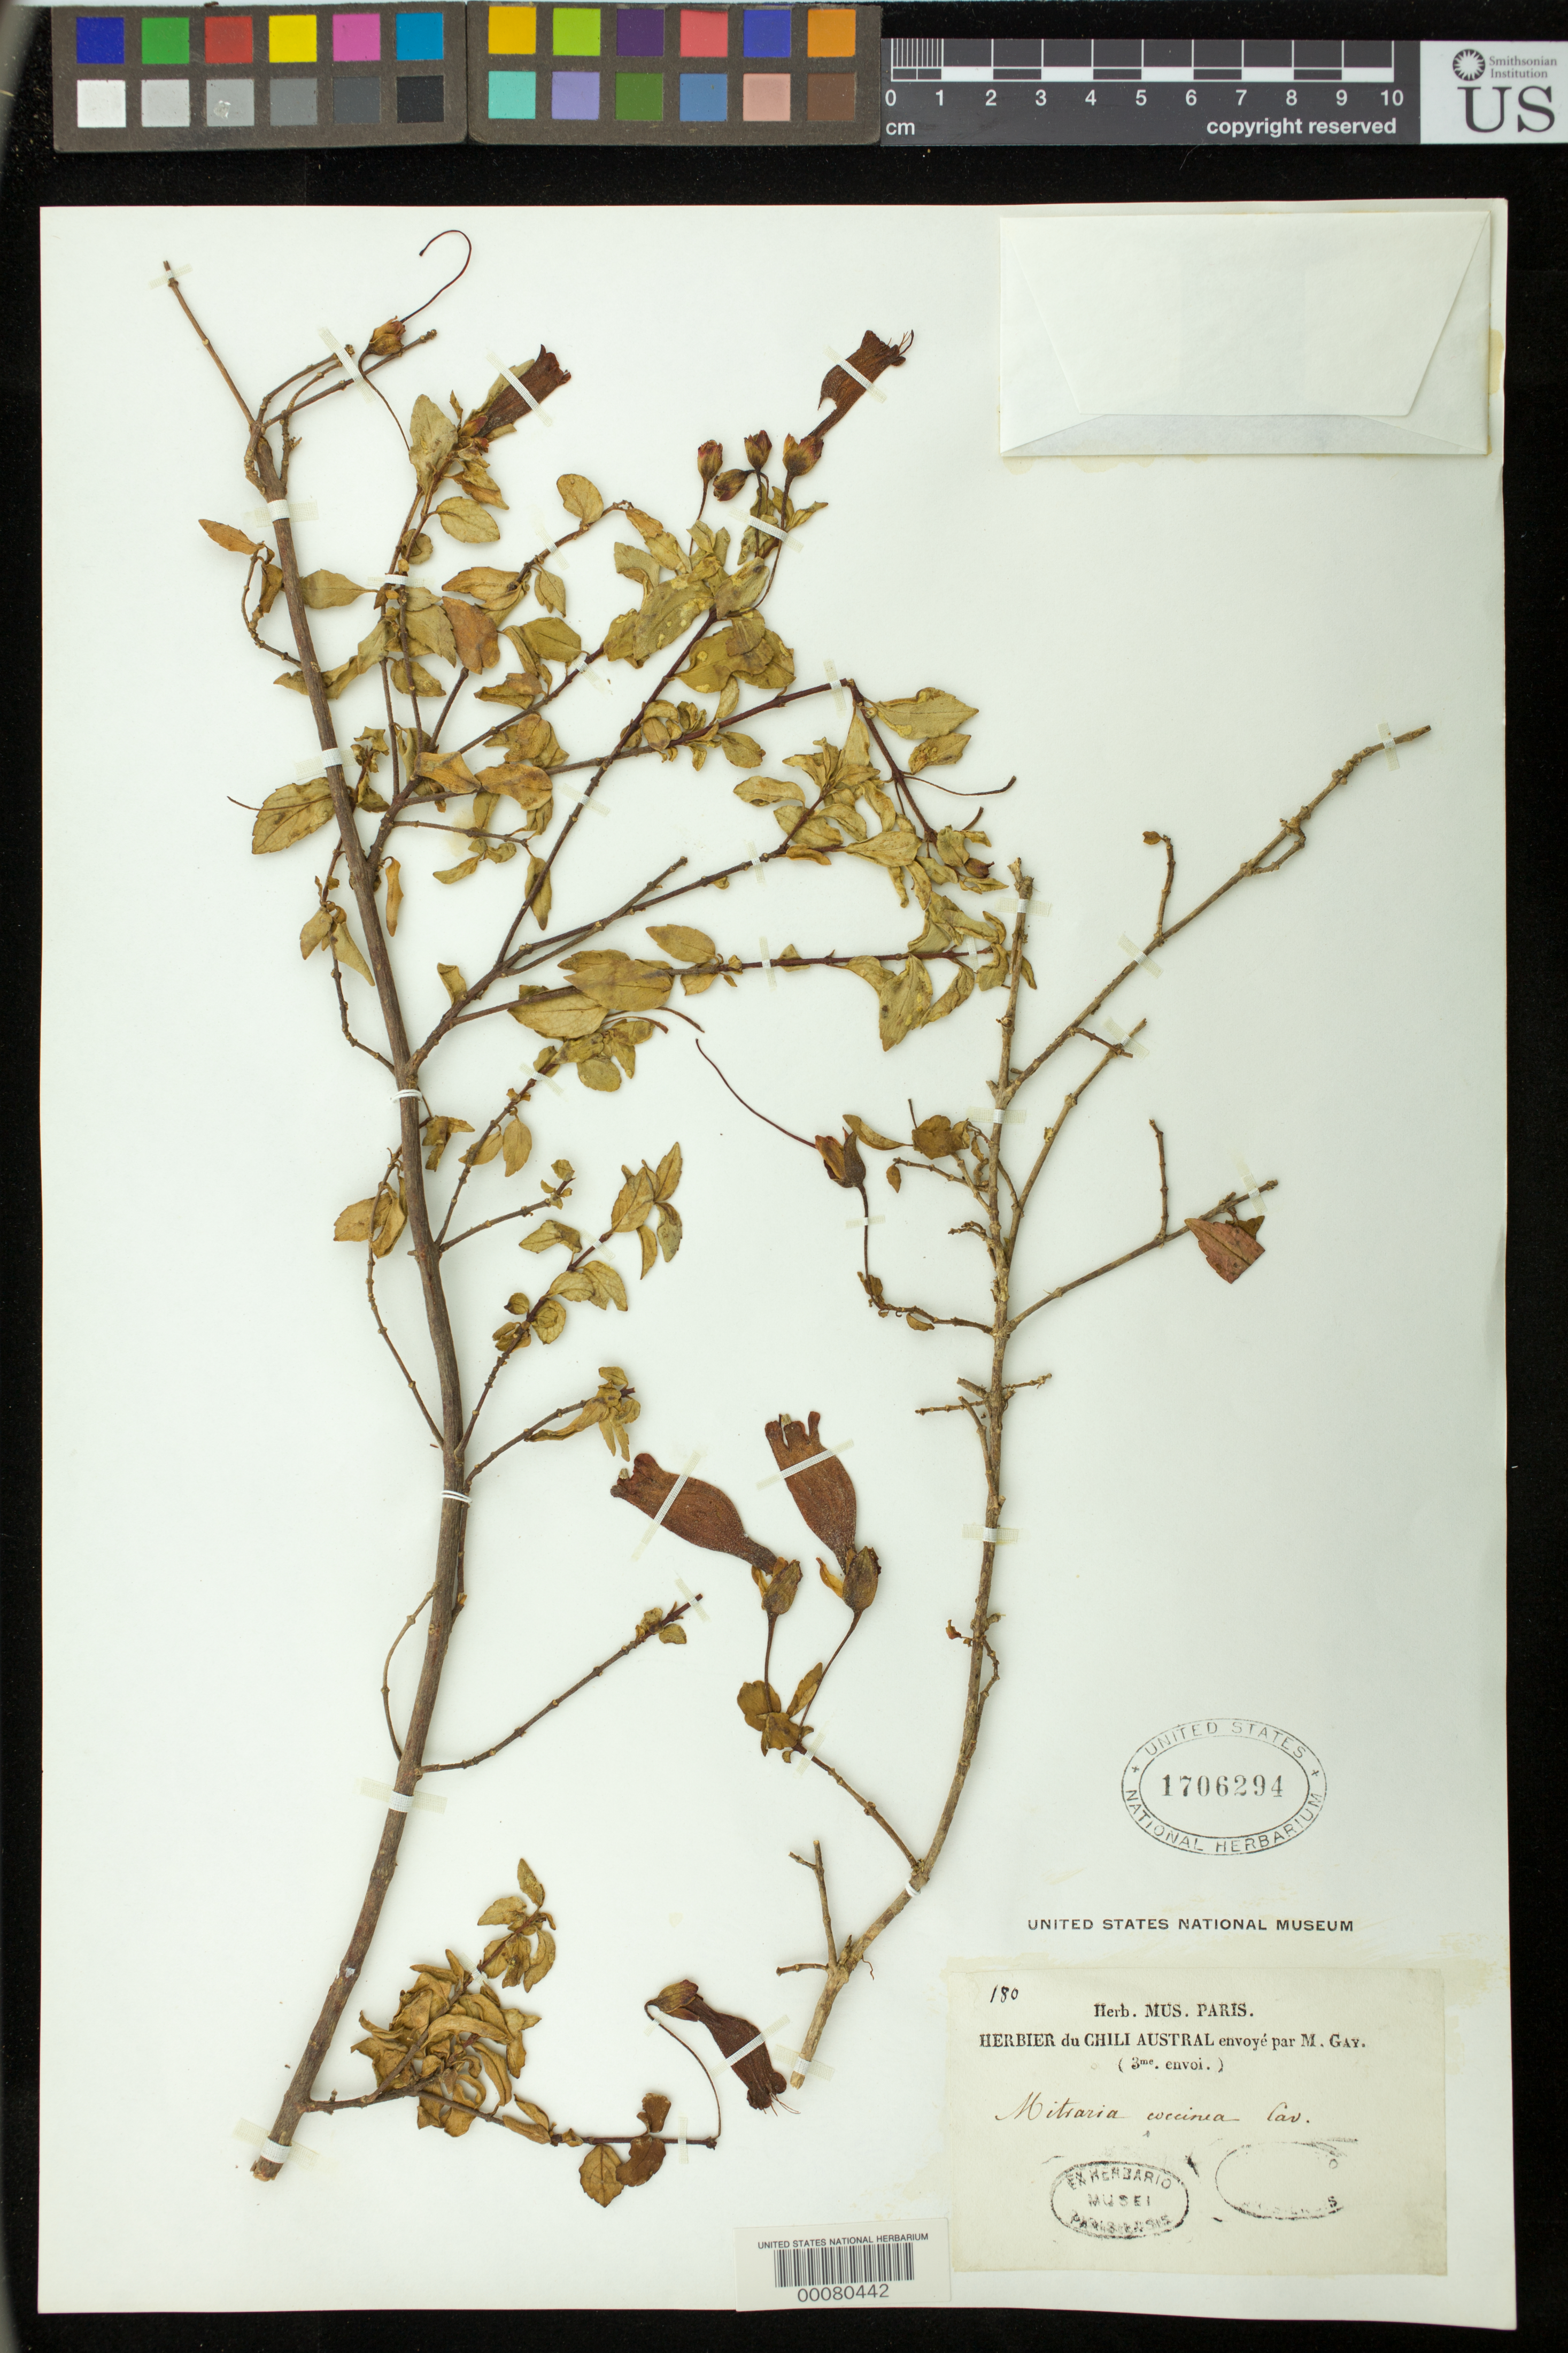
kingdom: Plantae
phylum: Tracheophyta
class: Magnoliopsida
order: Lamiales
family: Gesneriaceae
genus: Mitraria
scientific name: Mitraria coccinea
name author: Cav.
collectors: M. Gay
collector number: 180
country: Chile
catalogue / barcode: US 1706294